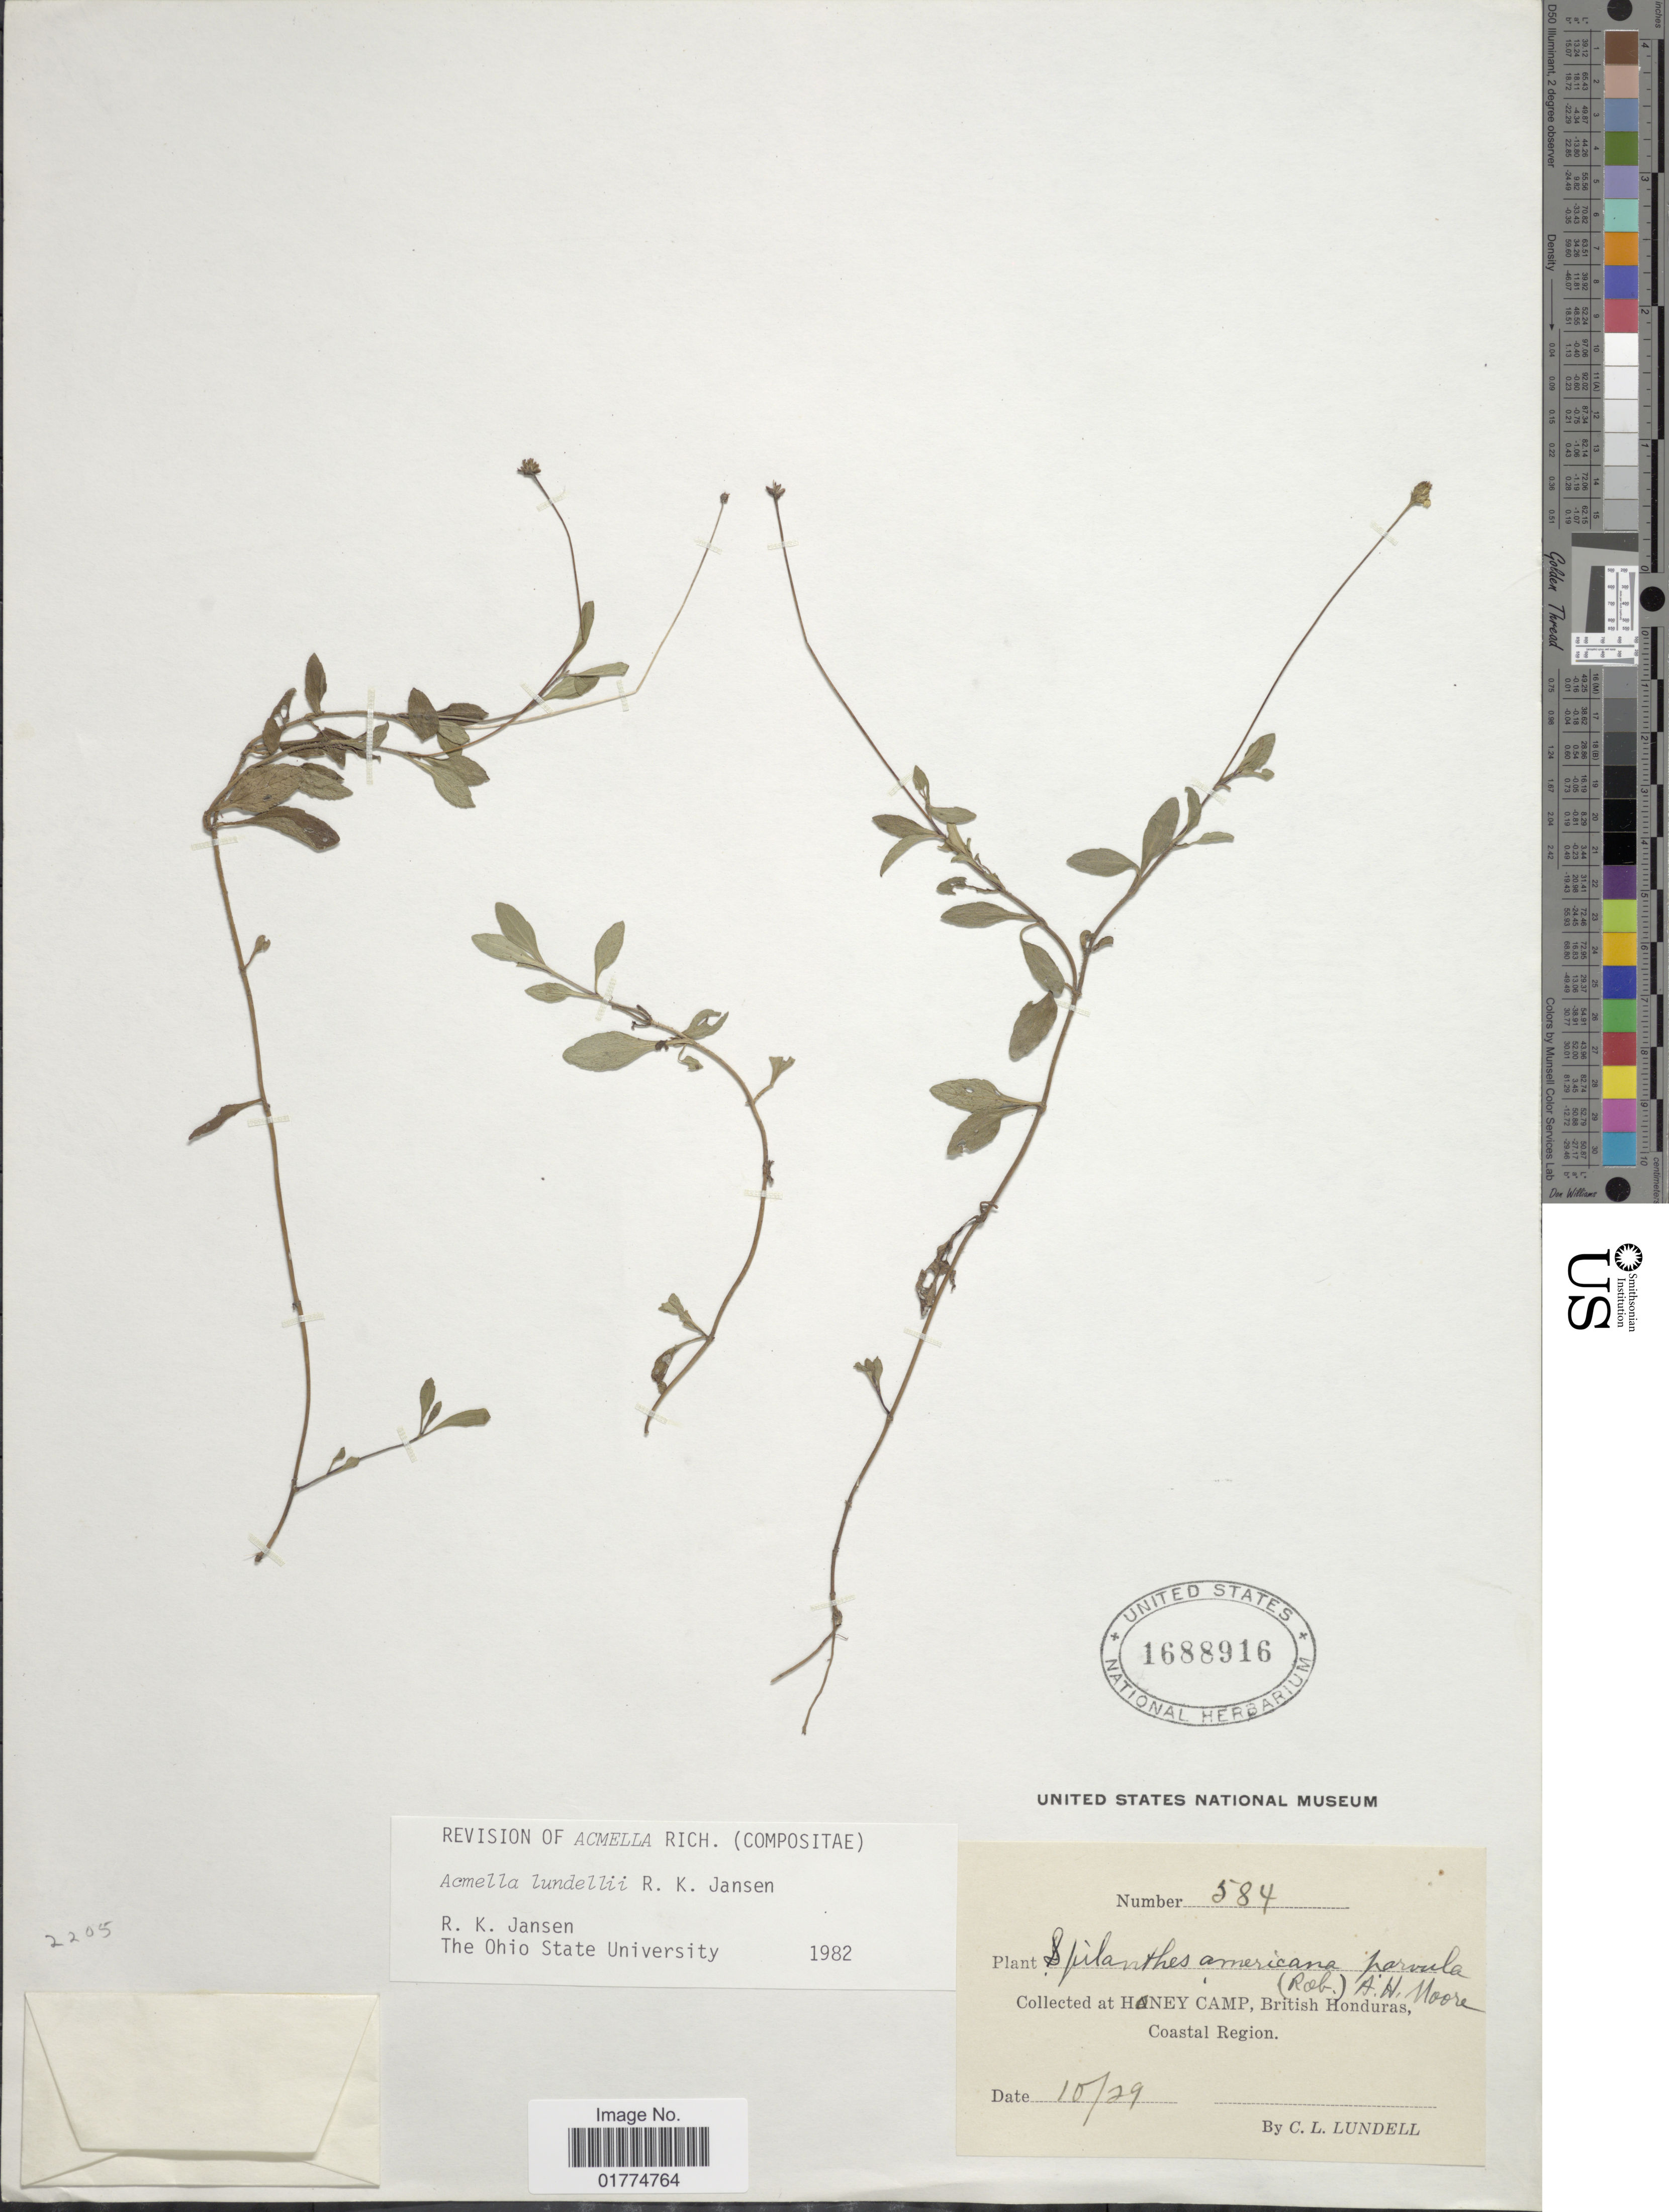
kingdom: Plantae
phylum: Tracheophyta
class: Magnoliopsida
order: Asterales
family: Asteraceae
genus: Acmella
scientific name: Acmella lundellii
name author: R.K. Jansen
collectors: C. L. Lundell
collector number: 584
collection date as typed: Transcribed d/m/y: /10/29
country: Belize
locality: Honey Camp, British Honduras, Coastal Region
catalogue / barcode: US 1688916